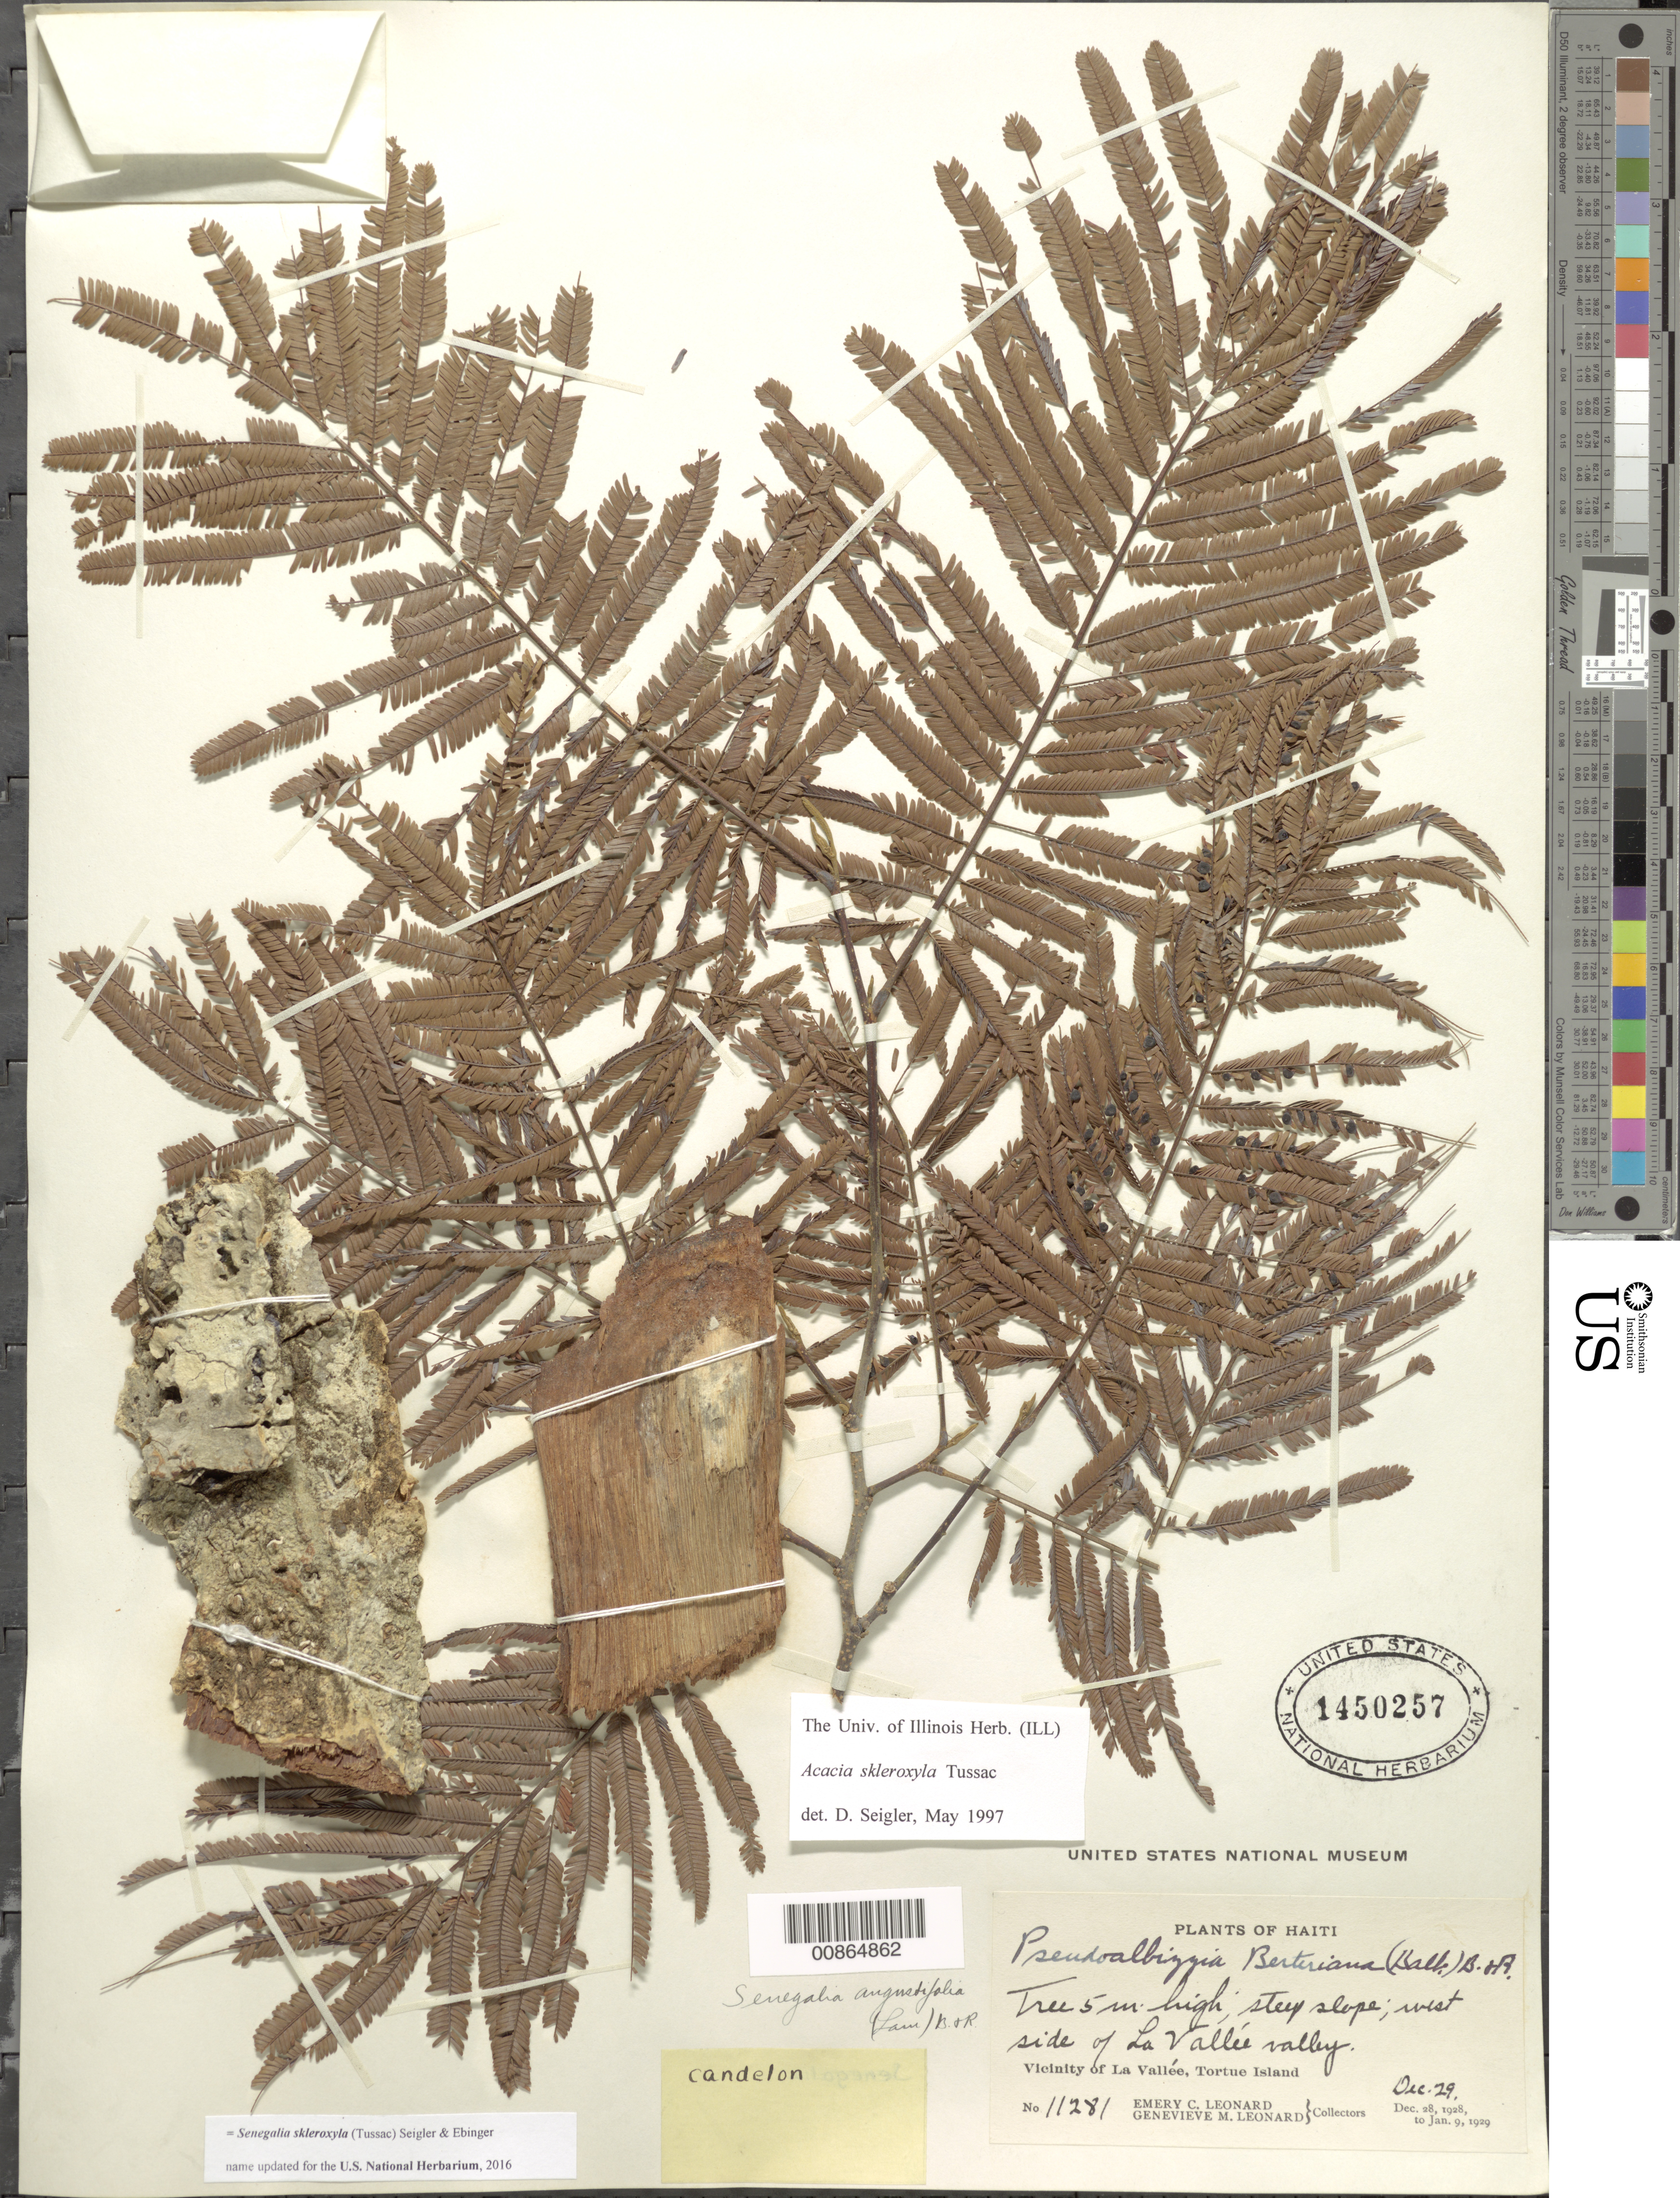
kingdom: Plantae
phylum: Tracheophyta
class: Magnoliopsida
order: Fabales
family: Fabaceae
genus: Parasenegalia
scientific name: Parasenegalia skleroxyla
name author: (Tussac) Seigler & Ebinger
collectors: E. C. Leonard & G. M. Leonard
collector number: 11281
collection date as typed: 29 Dec 1928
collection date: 1928-12-29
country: Haiti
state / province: Nord-Óuest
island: Île de la Tortue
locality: Vicinity of La Vallée, Tortue Island. West side of La Vallée Valley.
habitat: Steep slope.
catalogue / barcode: US 1450257